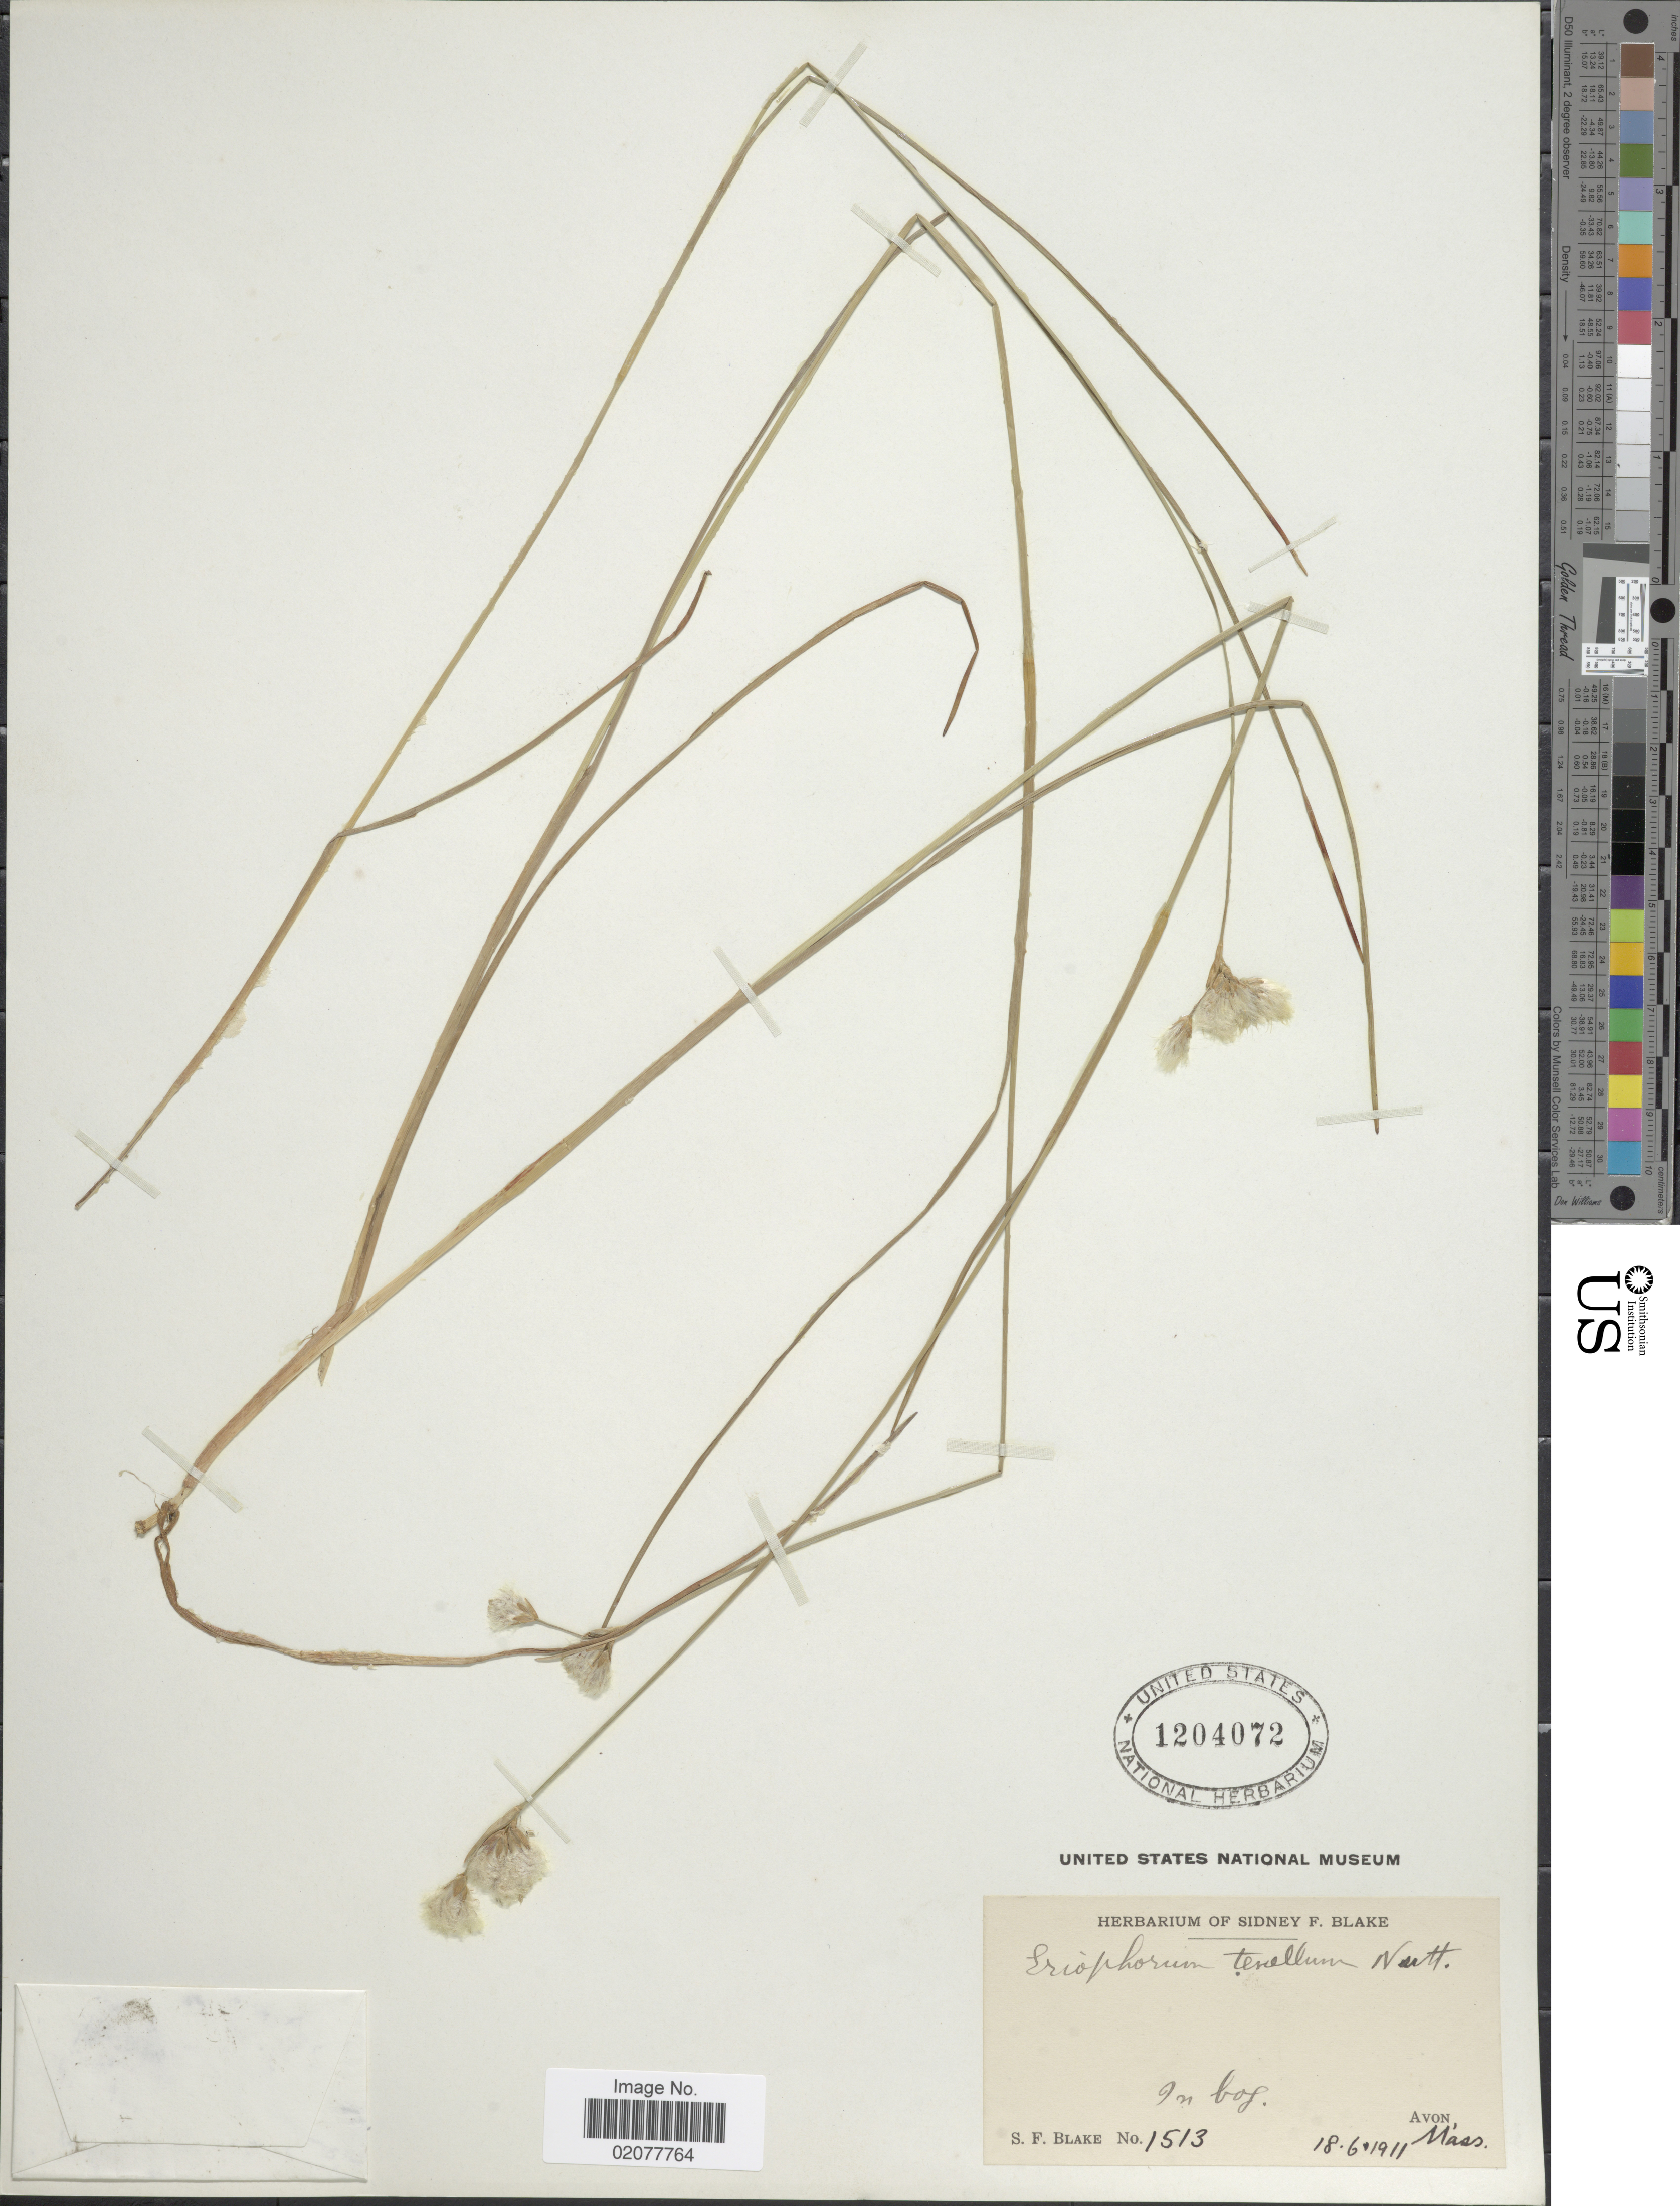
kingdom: Plantae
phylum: Tracheophyta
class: Liliopsida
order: Poales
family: Cyperaceae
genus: Eriophorum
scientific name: Eriophorum tenellum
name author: Nutt.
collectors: S. Blake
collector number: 1513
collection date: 1911-06-18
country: United States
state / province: Massachusetts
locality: In bog. Avon, Mass.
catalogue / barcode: US 1204072